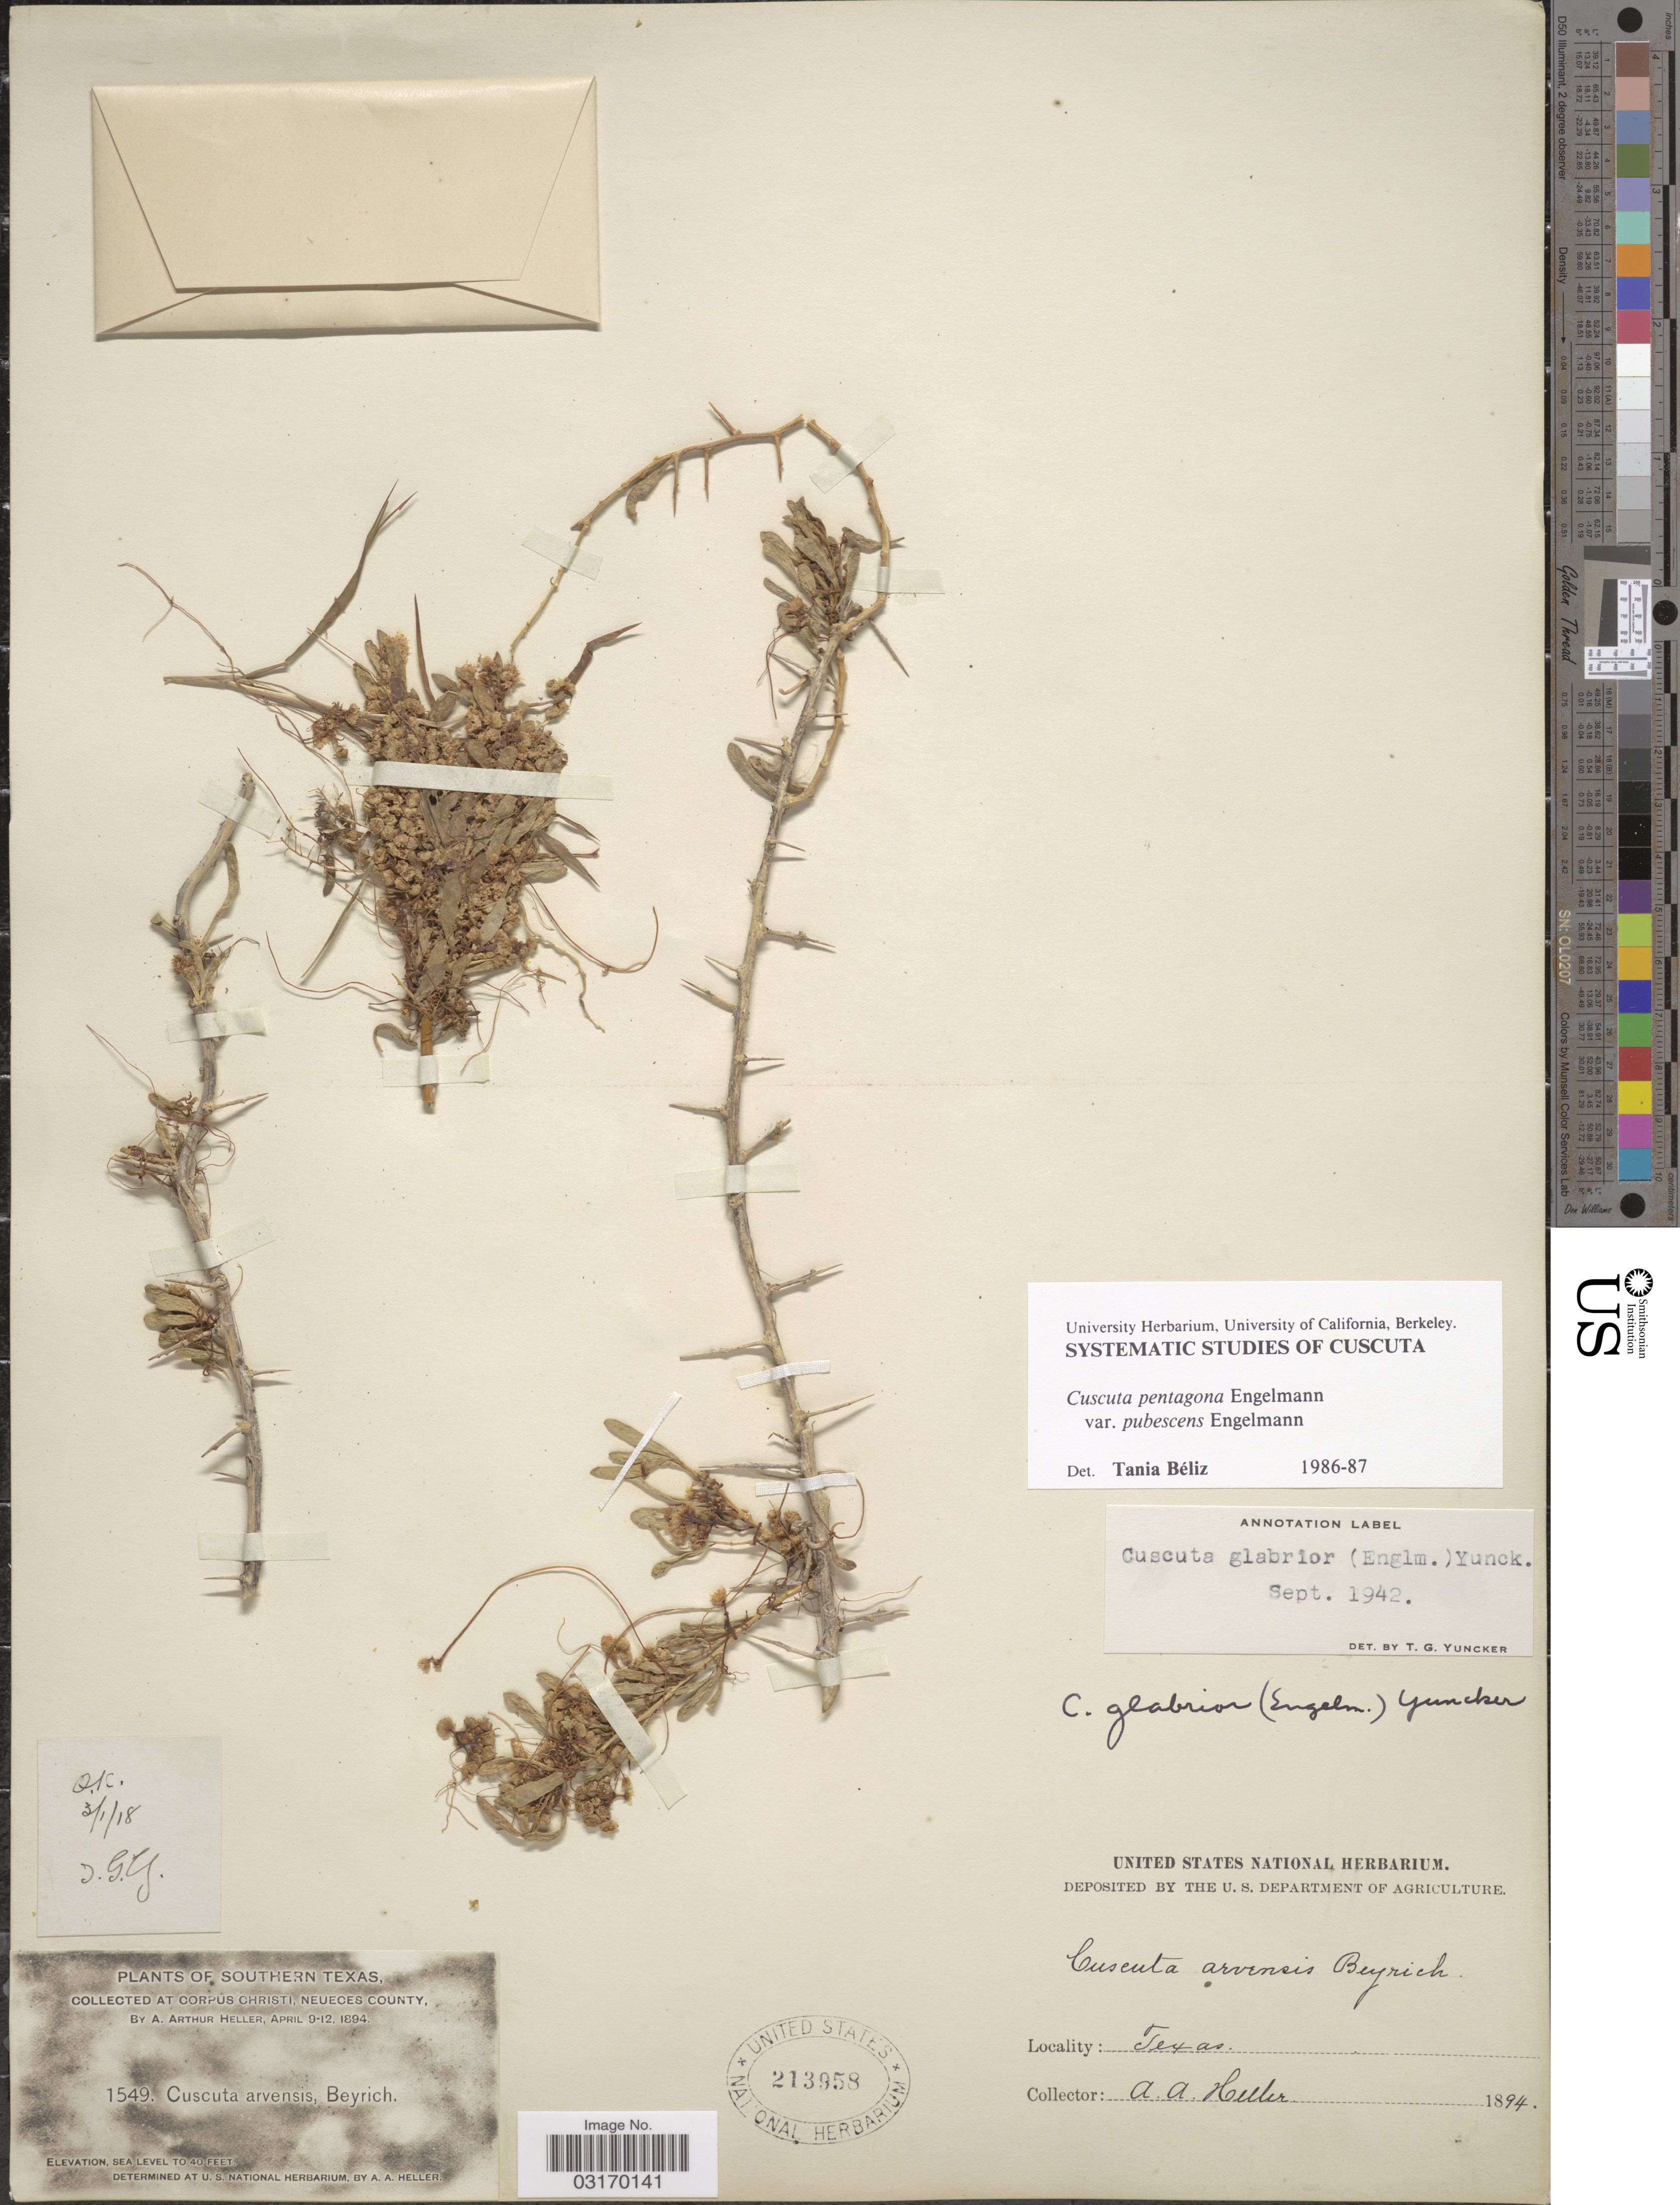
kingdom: Plantae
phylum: Tracheophyta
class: Magnoliopsida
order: Solanales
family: Convolvulaceae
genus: Cuscuta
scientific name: Cuscuta pentagona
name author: Engelm.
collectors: A. A. Heller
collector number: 1549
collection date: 1894-04-09/1894-04-12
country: United States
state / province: Texas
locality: Southern Texas. At Corpus Christi, Neueces County.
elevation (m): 0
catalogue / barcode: US 213958